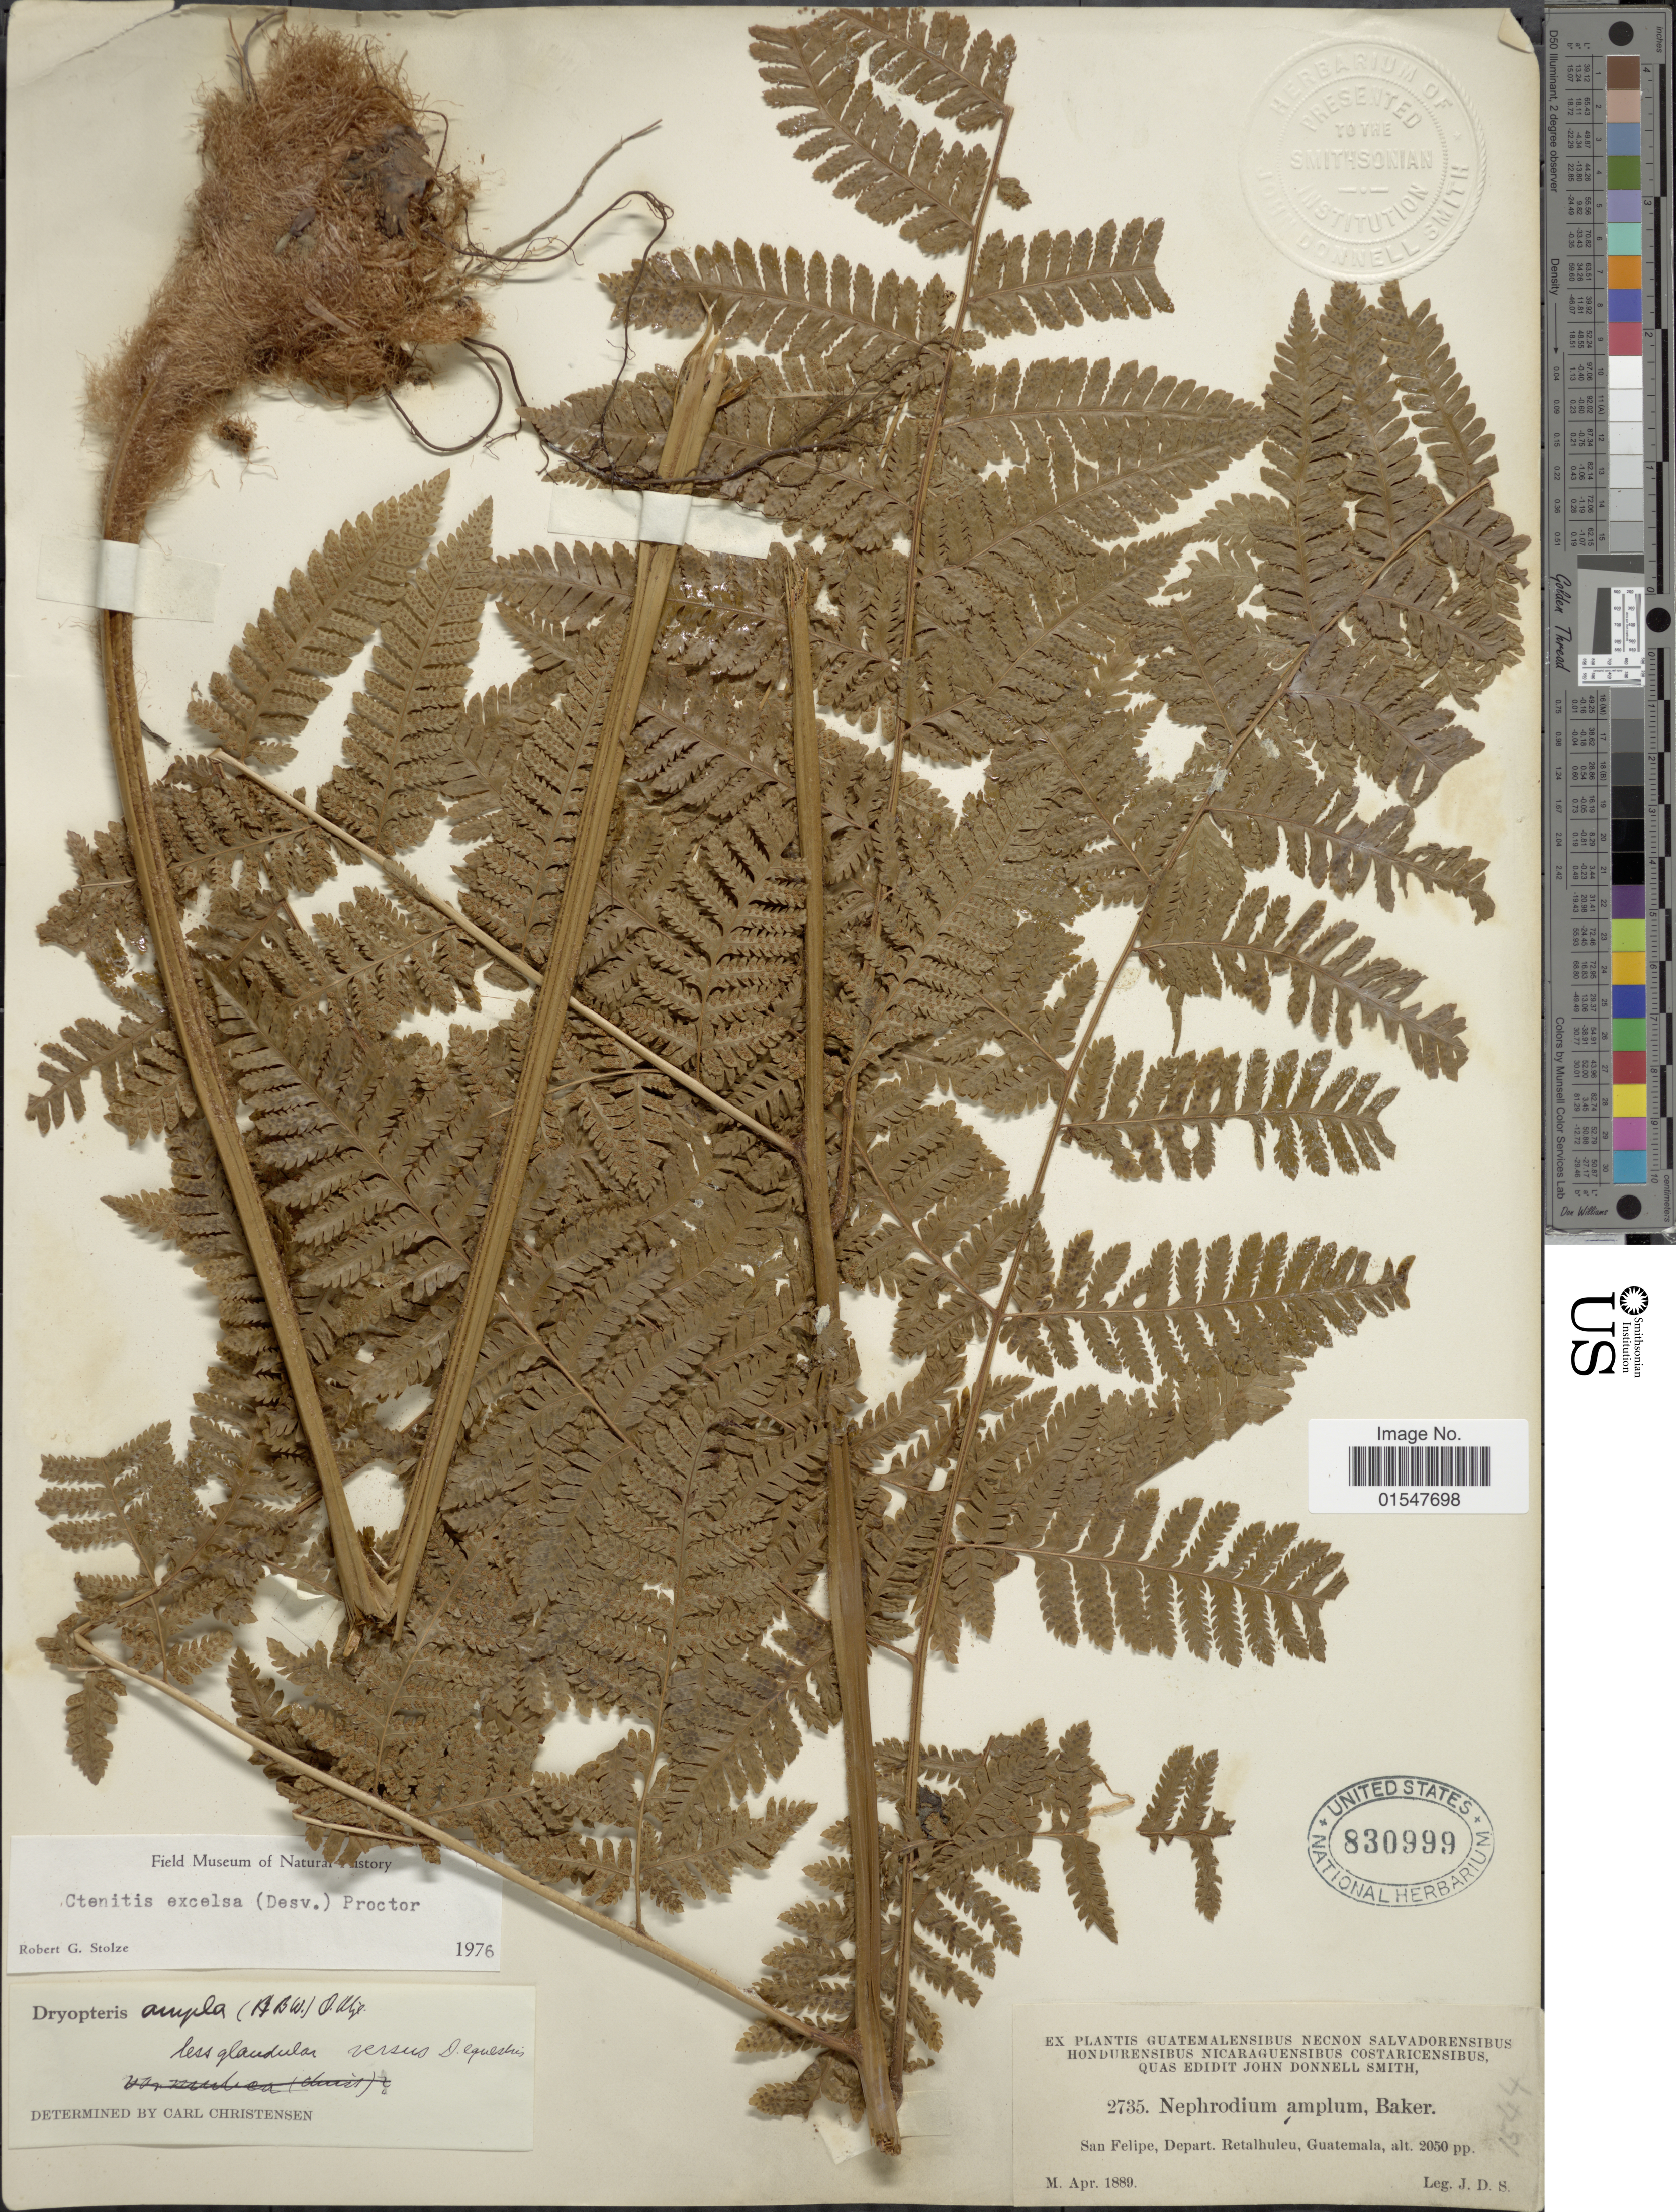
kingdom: Plantae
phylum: Tracheophyta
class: Polypodiopsida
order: Polypodiales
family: Dryopteridaceae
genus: Ctenitis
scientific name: Ctenitis excelsa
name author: (Desv.) Proctor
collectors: J. Donnell Smith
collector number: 2735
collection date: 1889-04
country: Guatemala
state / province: Retalhuleu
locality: San Felipe, Depart. Retalhuleu, Guatemala.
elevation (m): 625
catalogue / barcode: US 830999